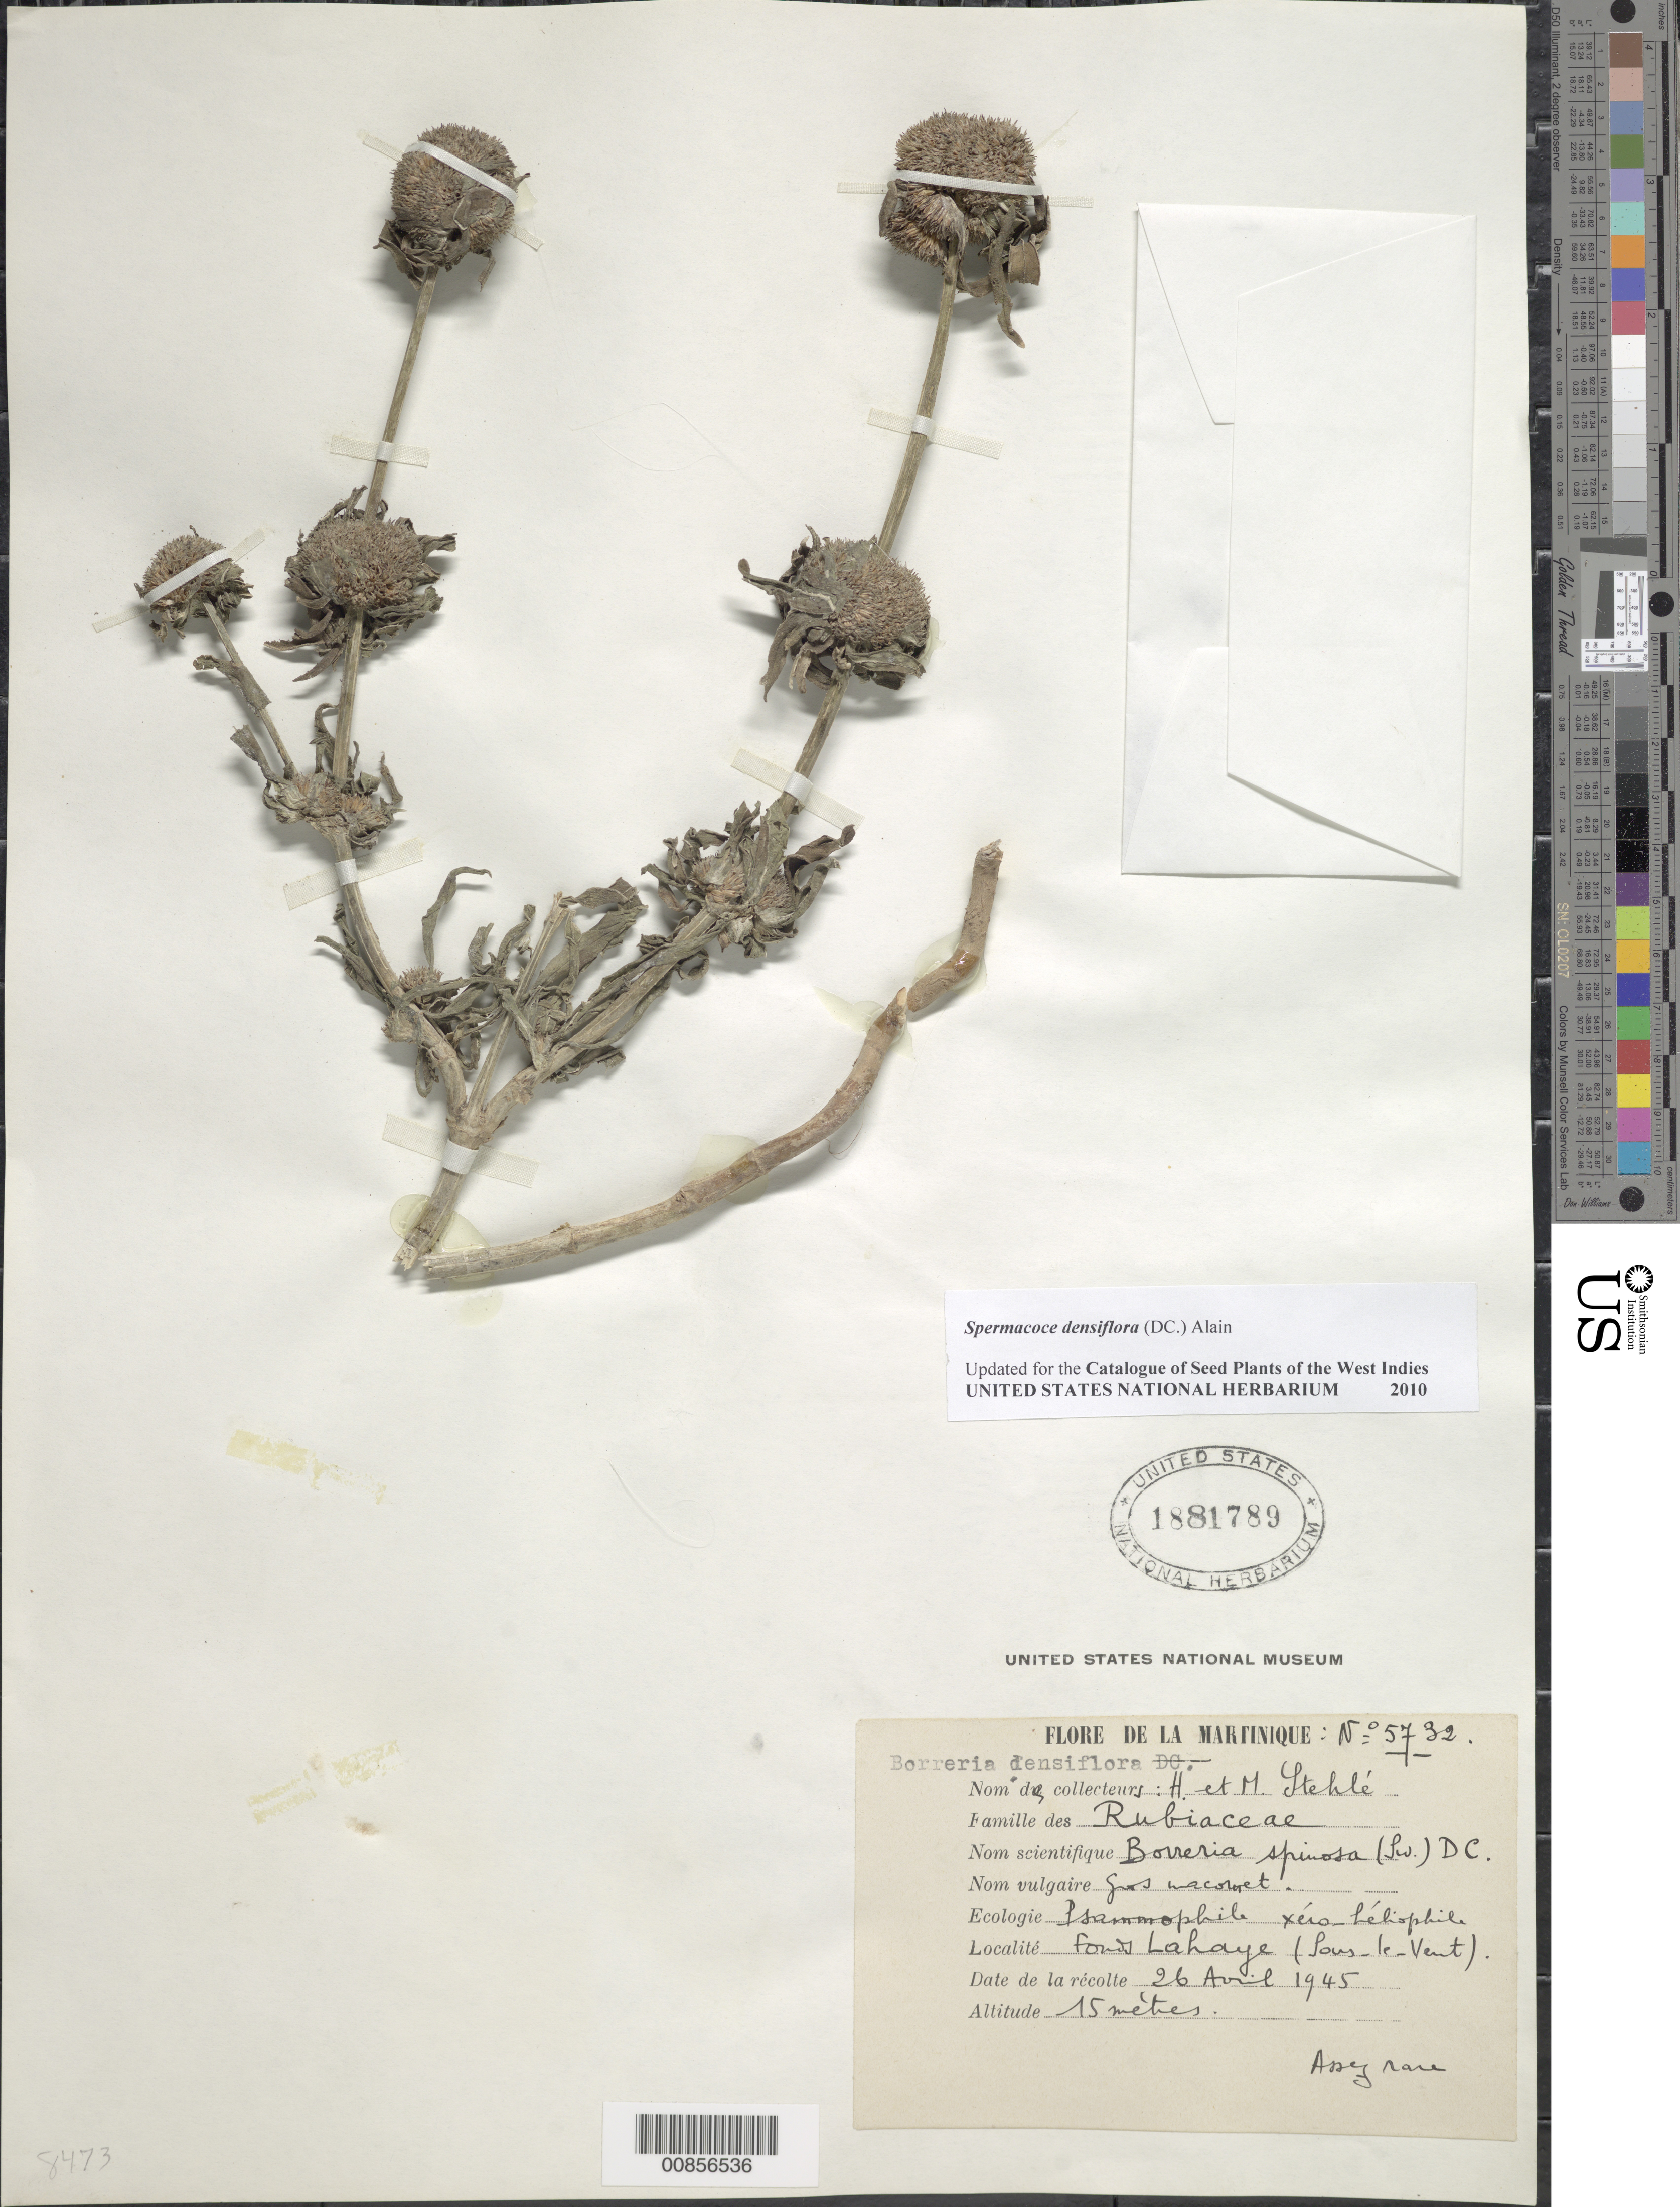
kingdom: Plantae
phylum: Tracheophyta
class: Magnoliopsida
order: Gentianales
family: Rubiaceae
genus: Spermacoce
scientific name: Spermacoce densiflora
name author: (DC.) Alain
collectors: H. Stehlé & M. Stehlé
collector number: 5732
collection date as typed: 26 Apr 1945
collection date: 1945-04-26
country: Martinique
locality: Fonds Lahaye (Sous-le-Vent)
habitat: Psammophile xéro-héliophile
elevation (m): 15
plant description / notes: Common name: Gros macornet [or sp. Gros macomet]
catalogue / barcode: US 1881789